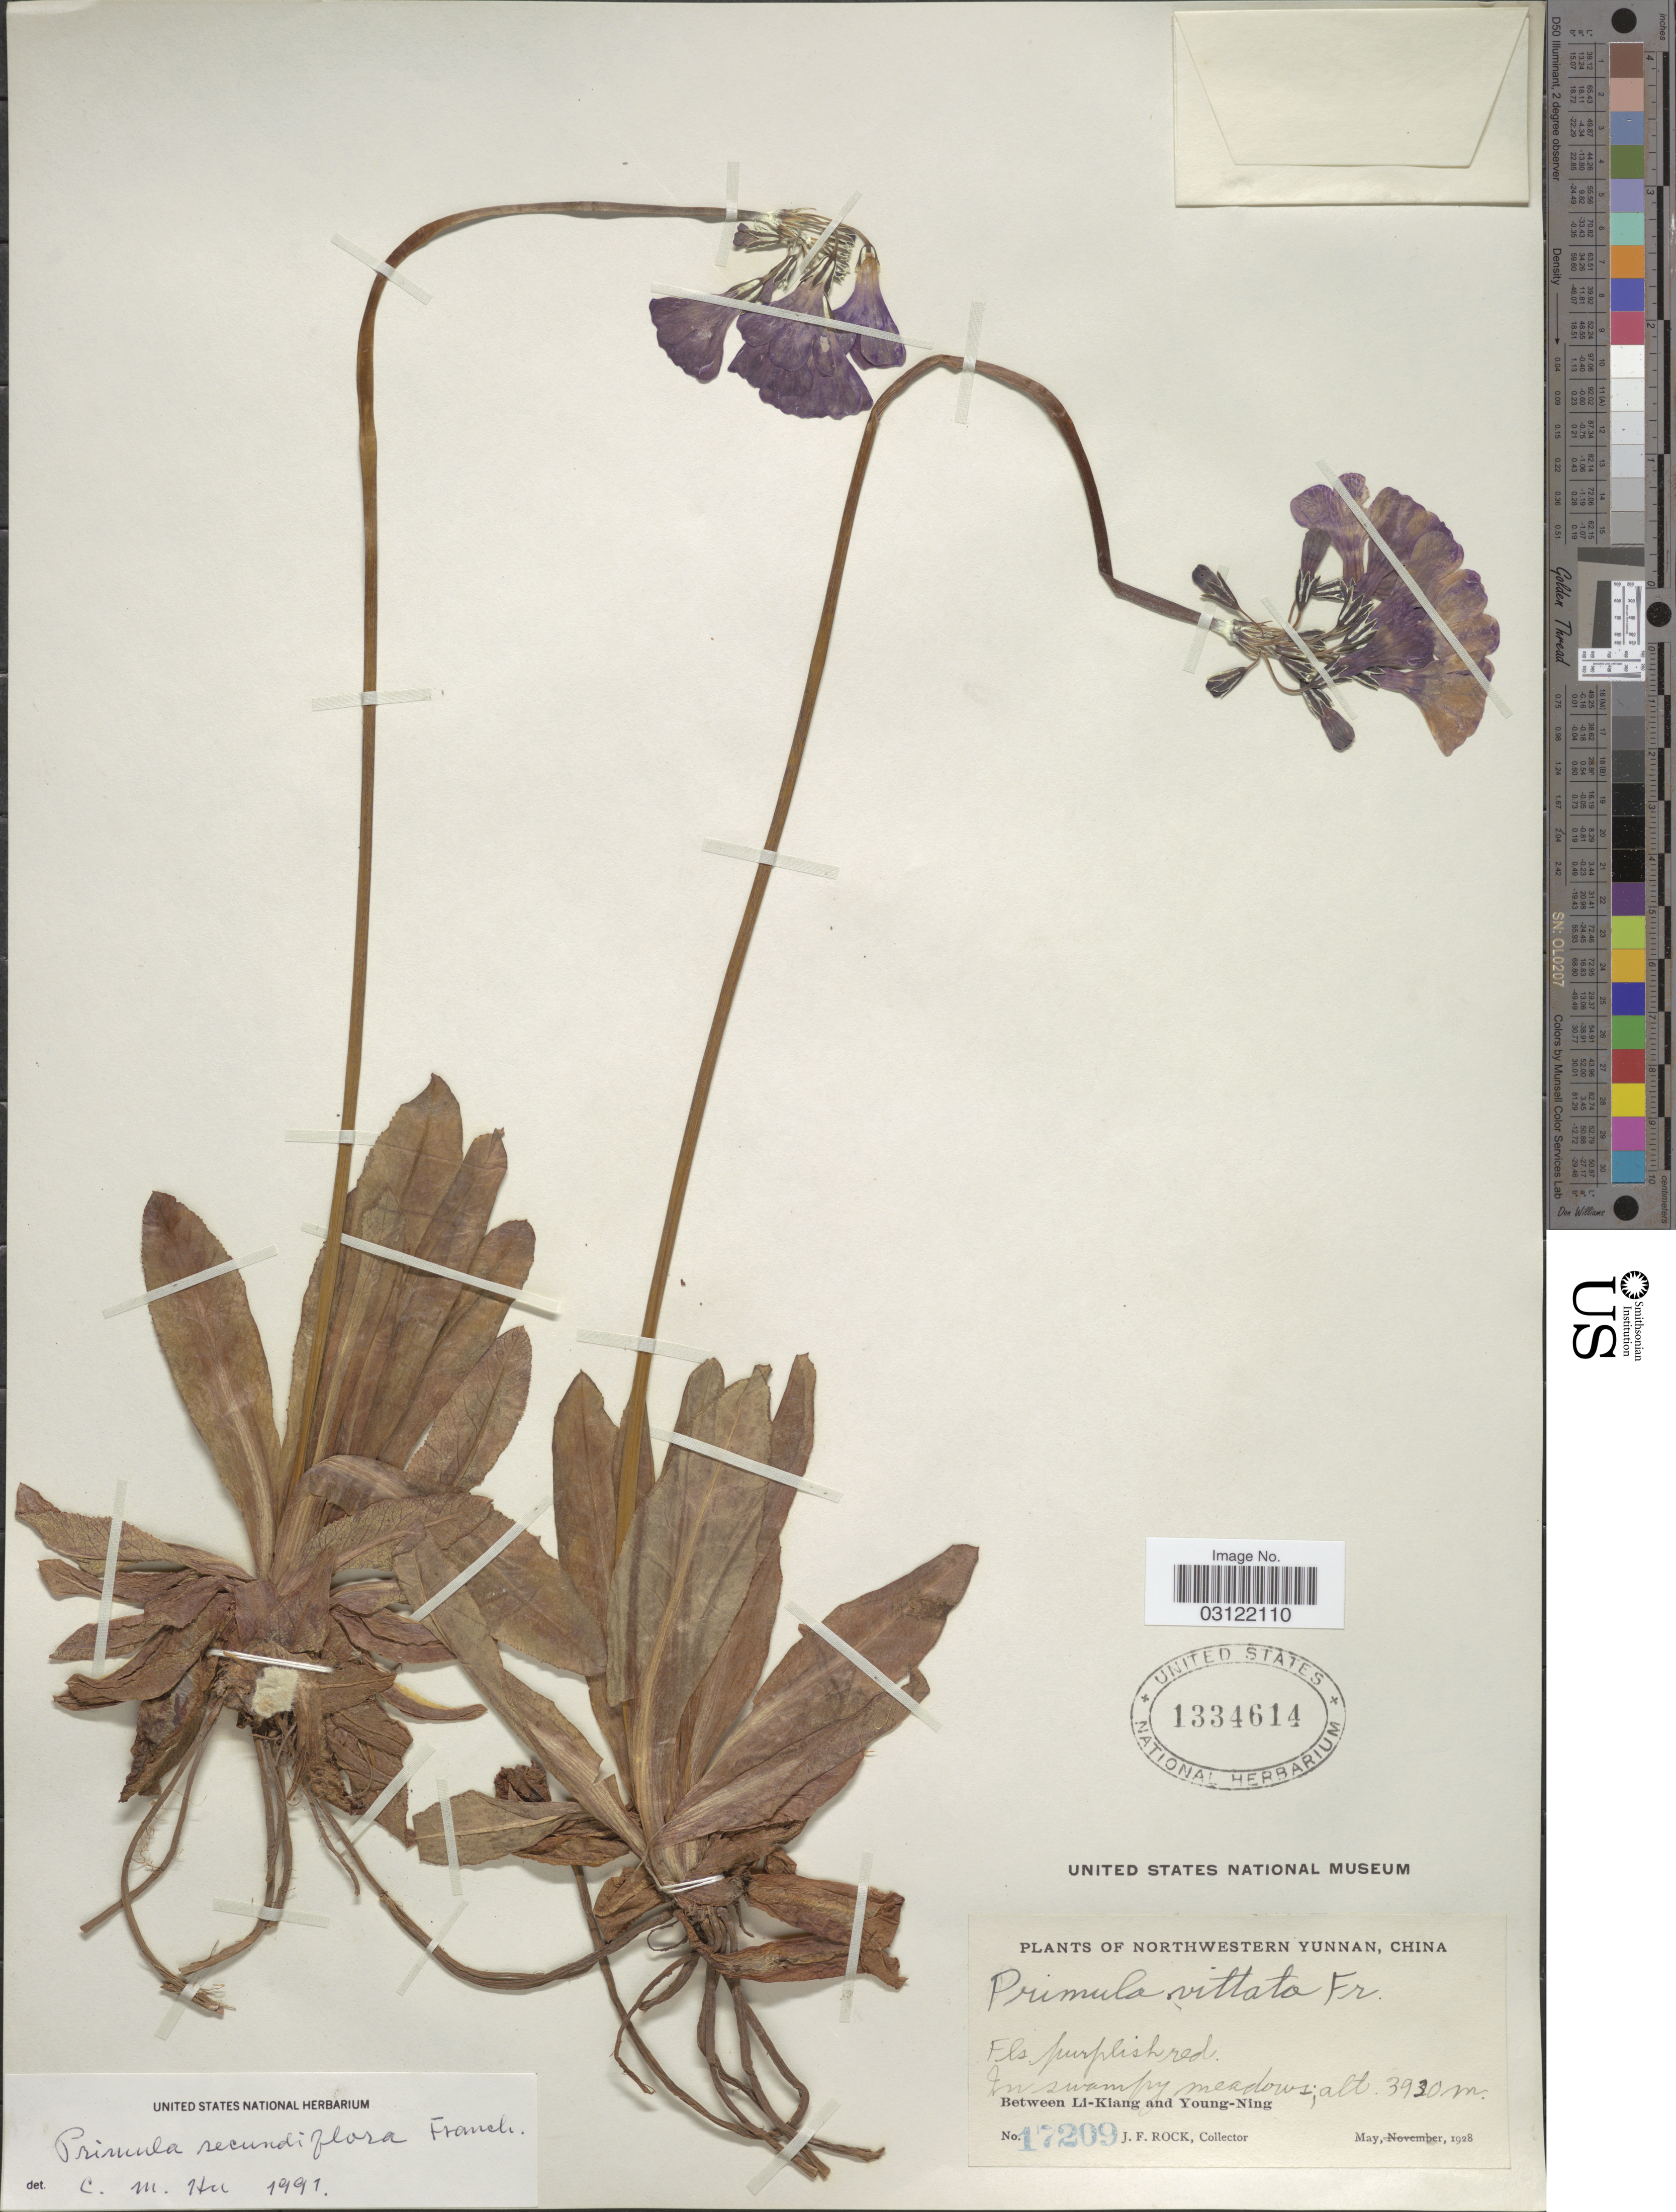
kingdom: Plantae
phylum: Tracheophyta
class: Magnoliopsida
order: Ericales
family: Primulaceae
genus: Primula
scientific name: Primula secundiflora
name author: Franch.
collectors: J. Rock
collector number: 17209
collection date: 1928-05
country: China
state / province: Yunnan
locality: Northwestern Yunnan, Between Li-Kiang and Young-Ning.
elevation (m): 3920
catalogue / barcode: US 1334614